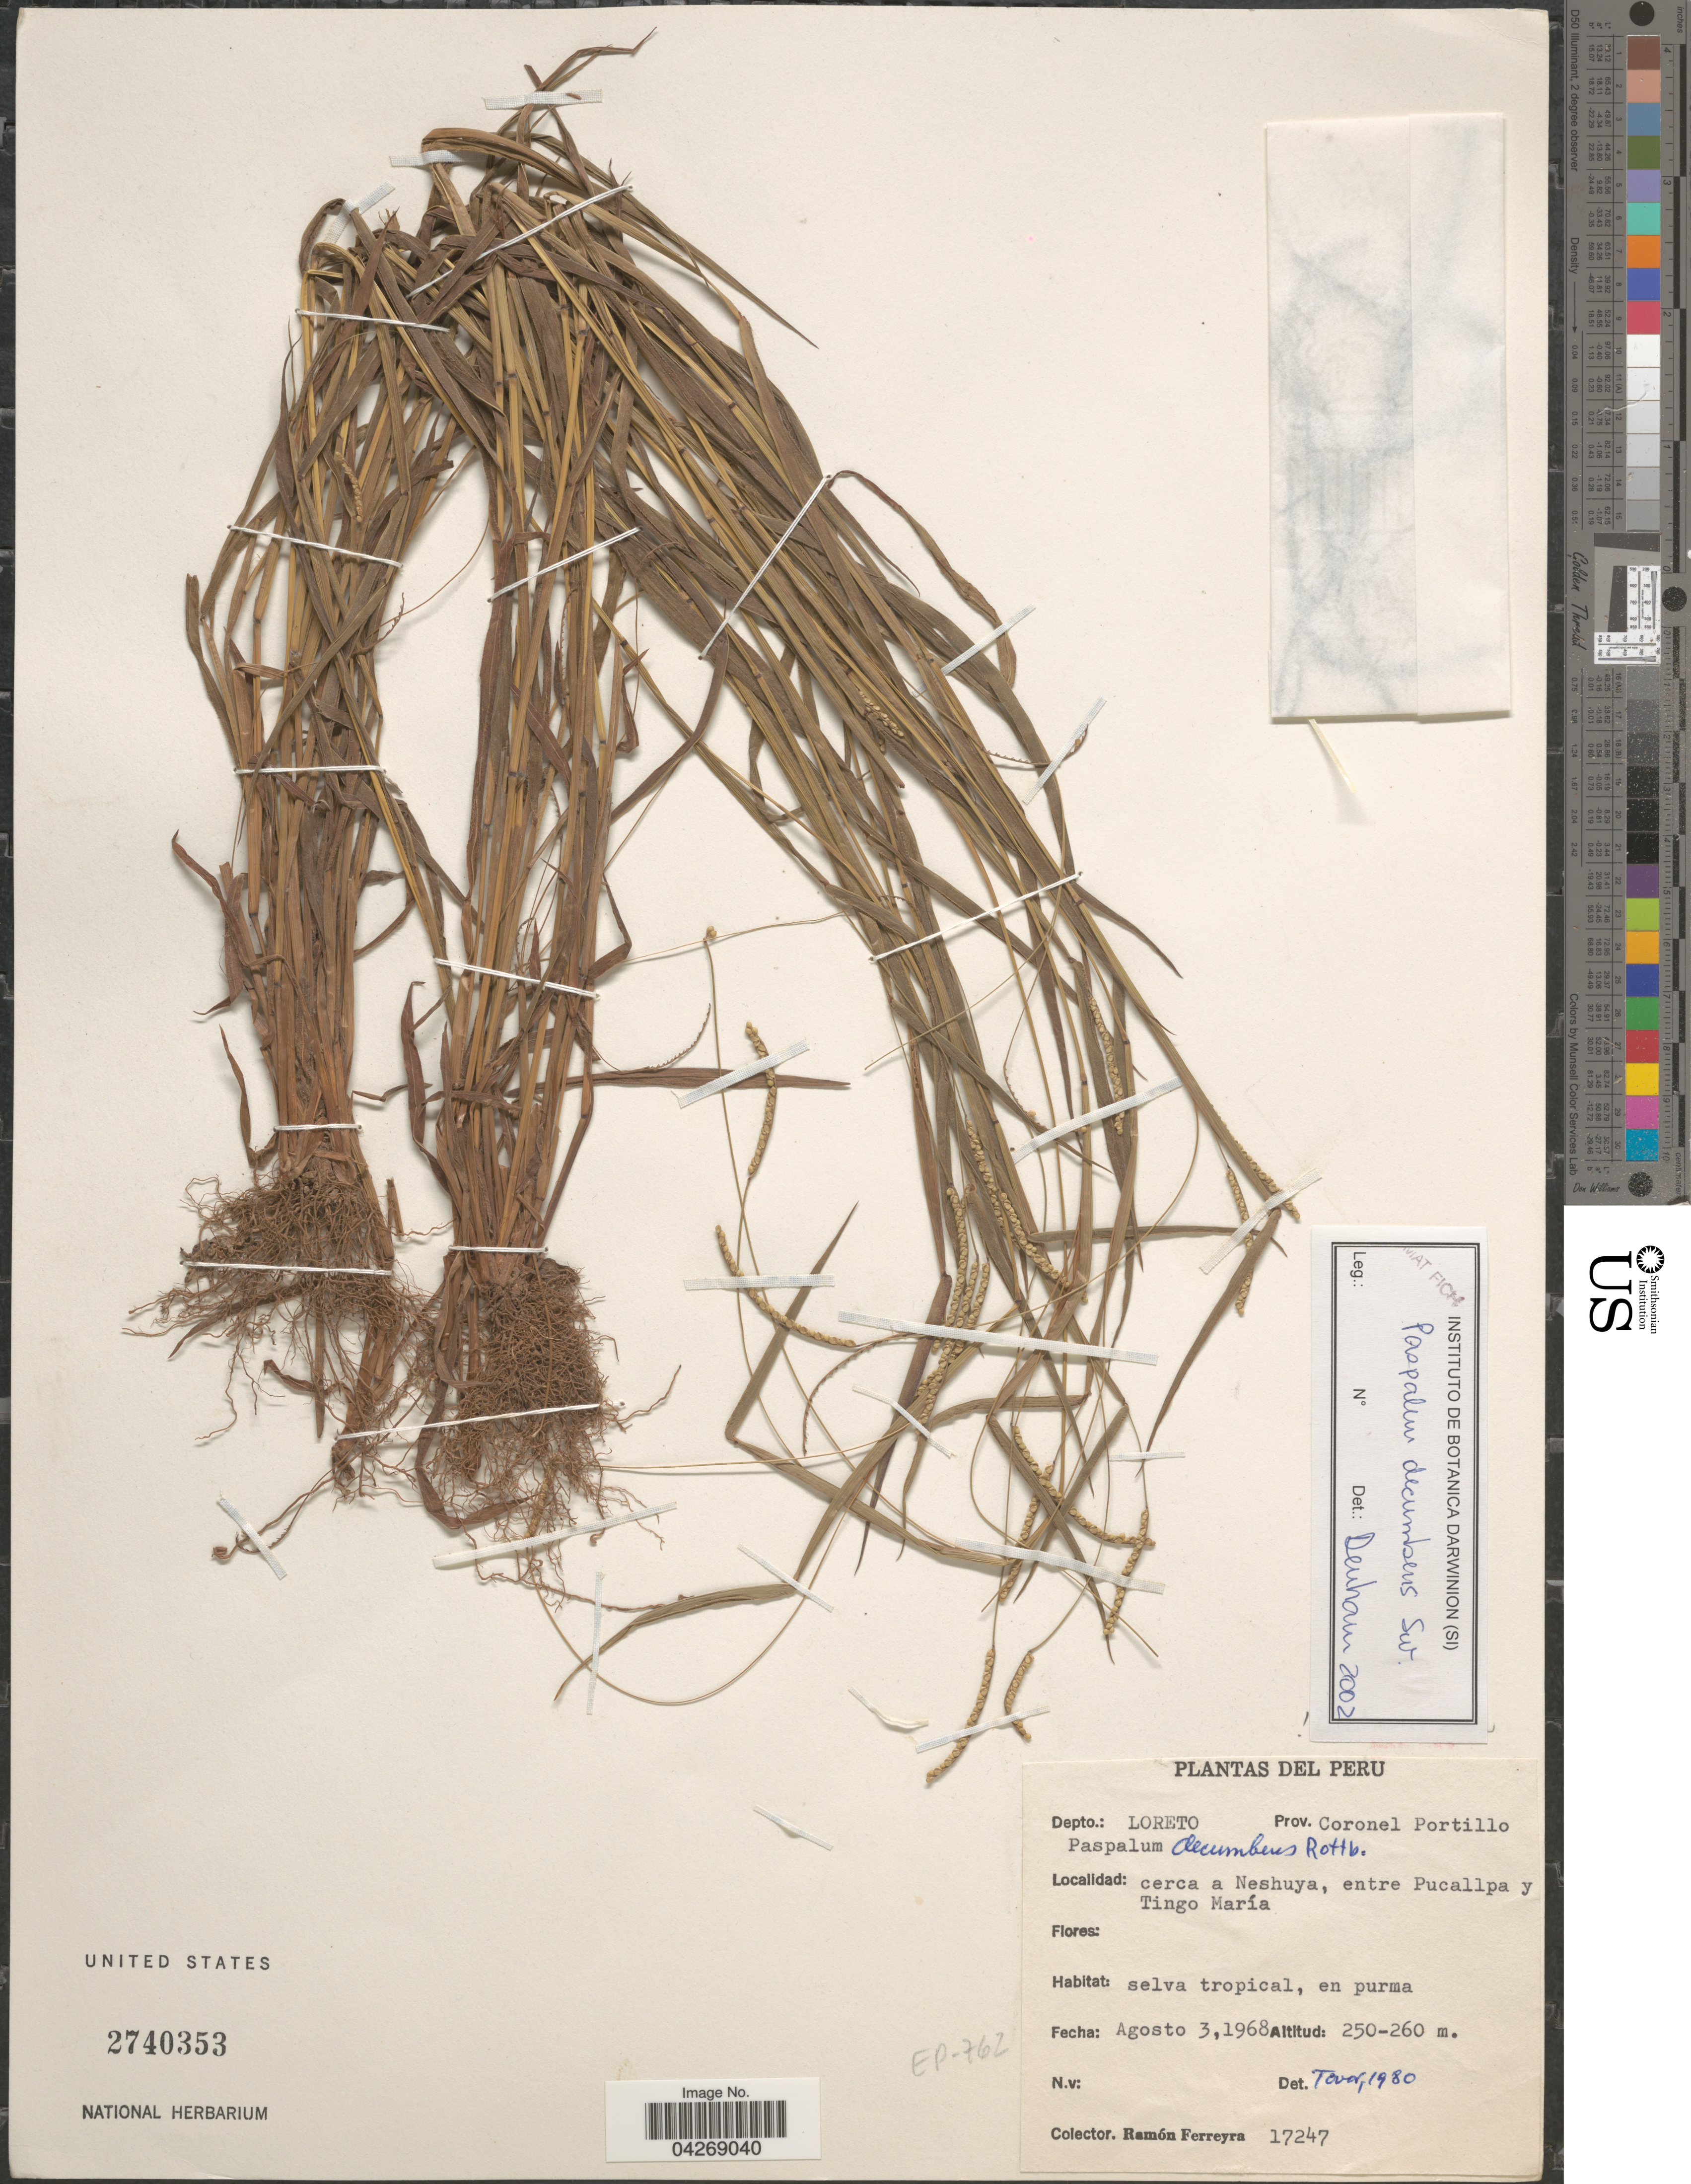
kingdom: Plantae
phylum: Tracheophyta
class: Liliopsida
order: Poales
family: Poaceae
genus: Paspalum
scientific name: Paspalum decumbens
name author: Sw.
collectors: R. A. Ferreyra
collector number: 17247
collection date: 1968-08-03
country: Peru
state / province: Loreto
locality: Depto.: Loreto. Prov. Coronel Portillo. Cerca a Neshuya, entre Pucallpa y Tingo María.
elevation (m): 250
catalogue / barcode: US 2740353